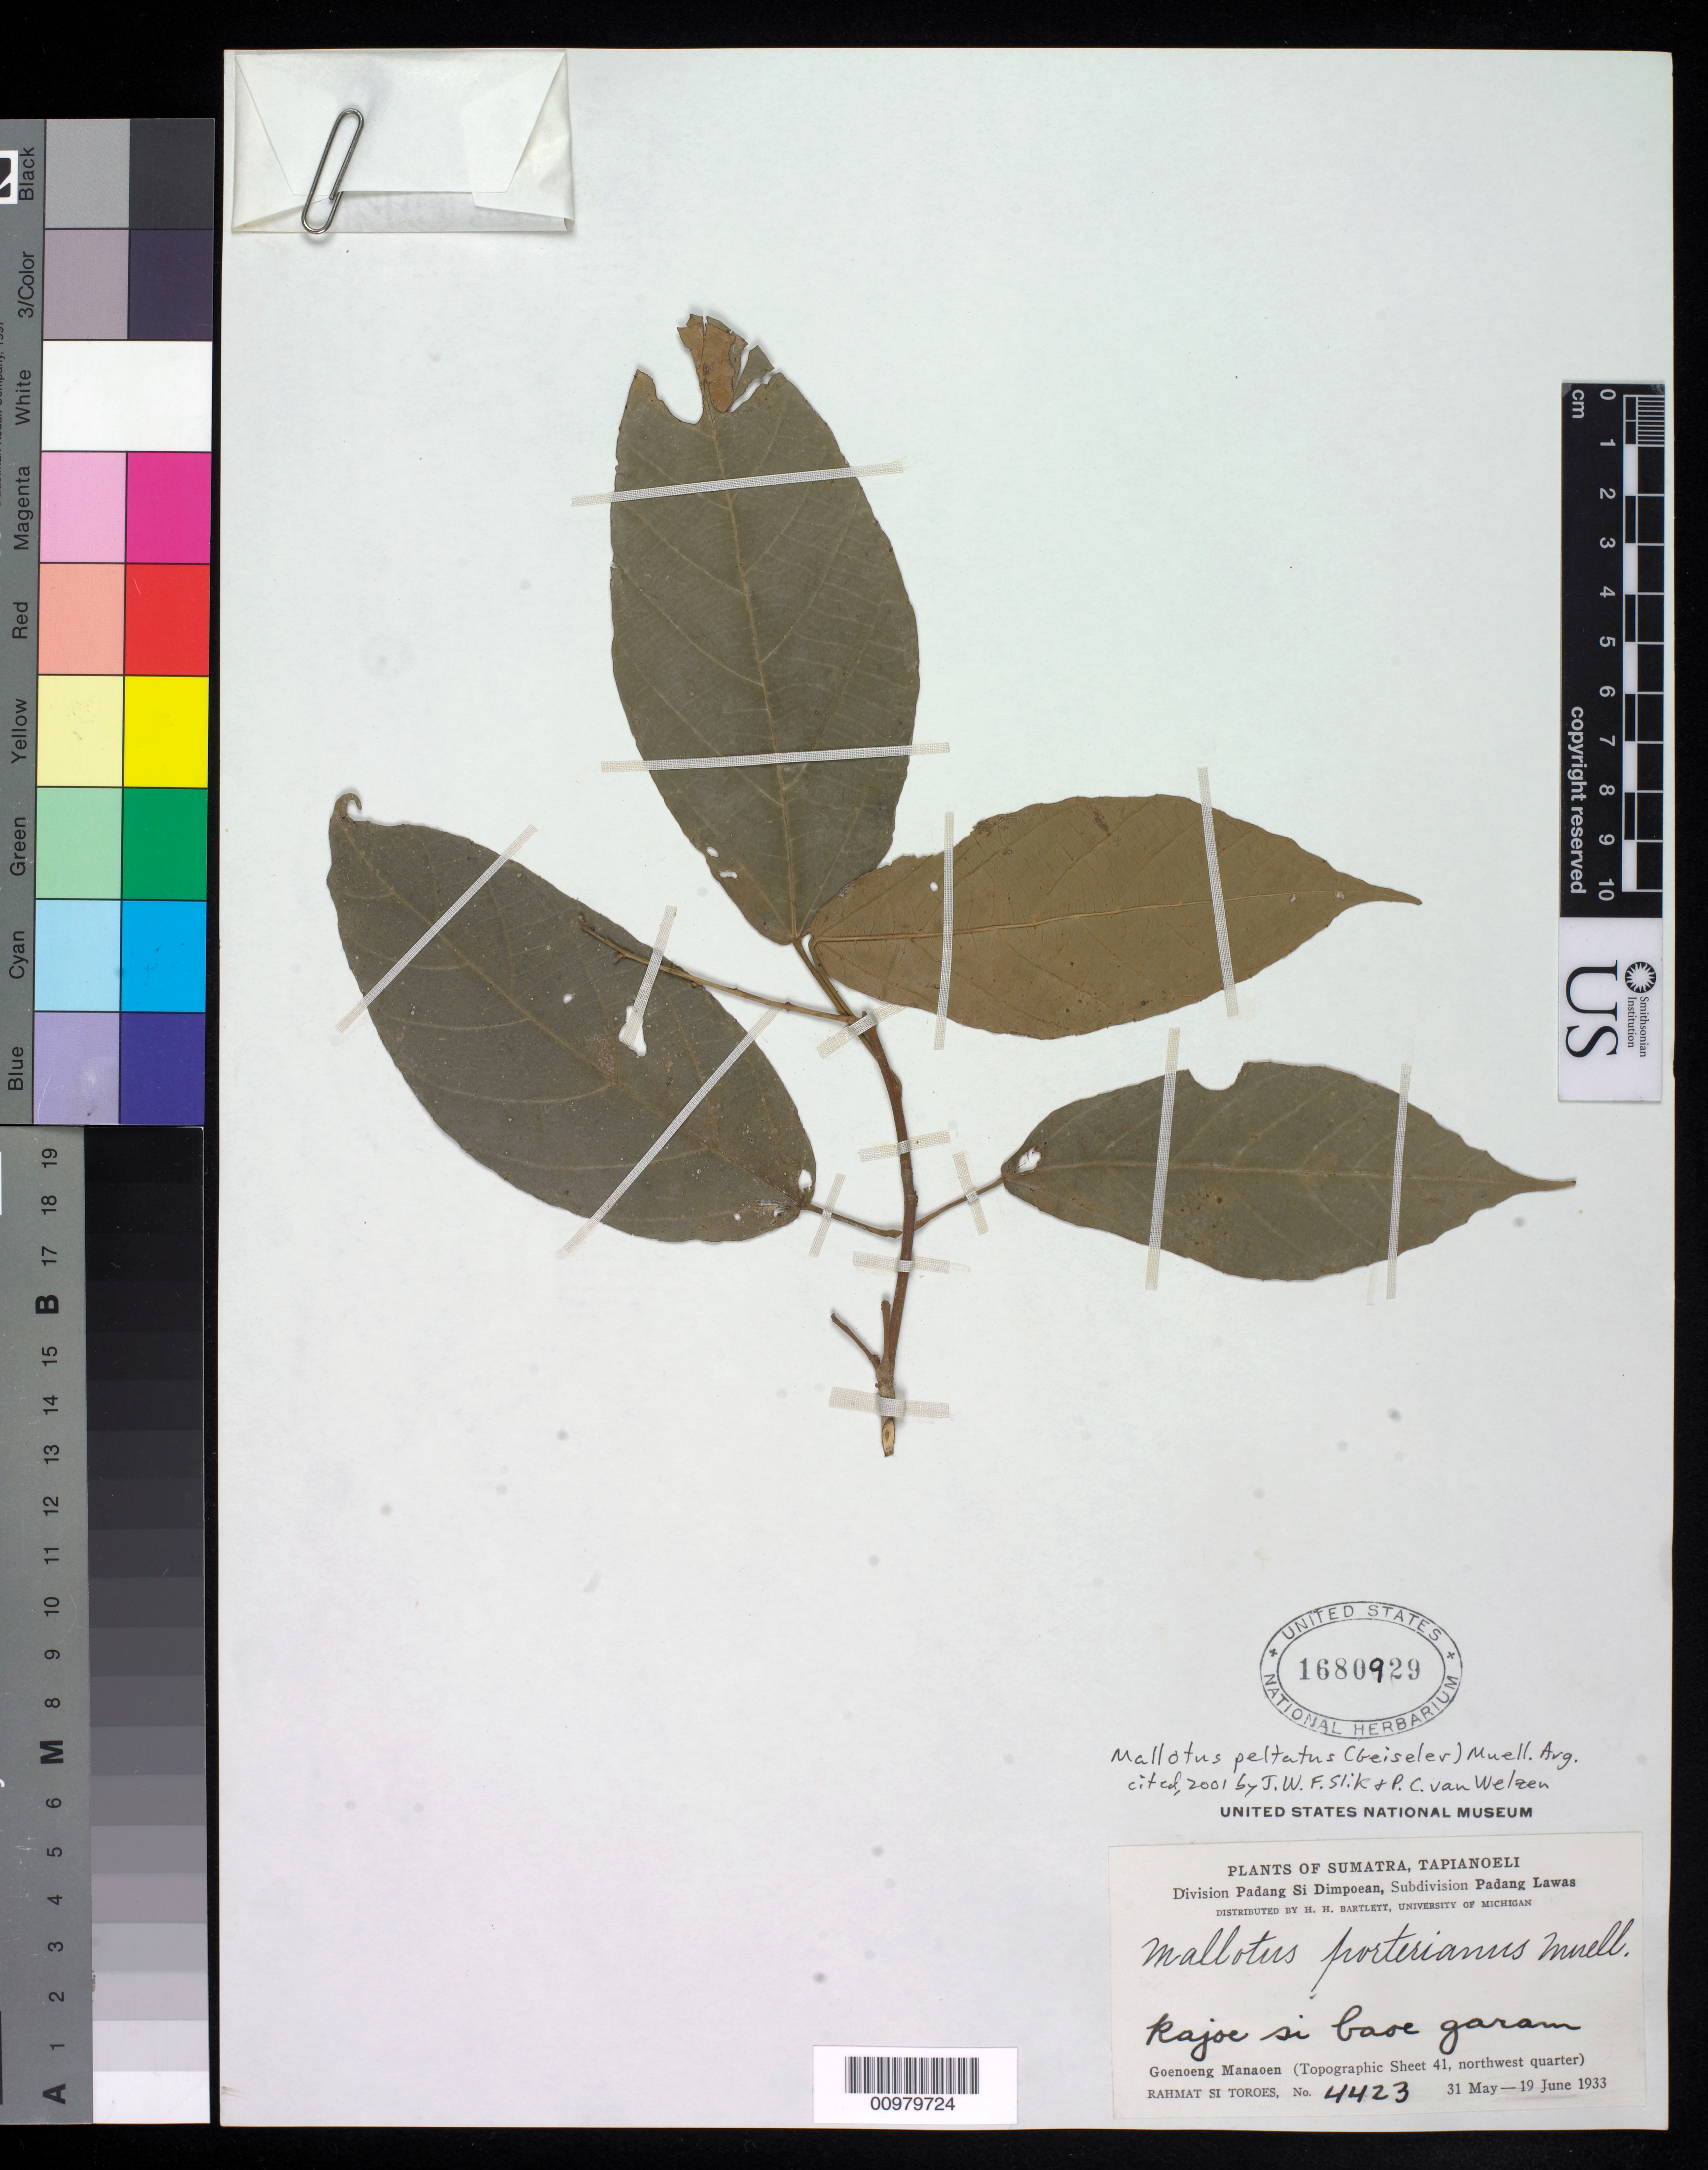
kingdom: Plantae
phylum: Tracheophyta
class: Magnoliopsida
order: Malpighiales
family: Euphorbiaceae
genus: Mallotus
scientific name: Mallotus peltatus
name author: (Geiseler) Müll. Arg.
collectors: Rahmat Si Boeea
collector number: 4423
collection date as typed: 31 May 1933 to 19 Jun 1933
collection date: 1933-05-31/1933-06-19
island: Island Unknown or uncertain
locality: Topographic Sheet 41, northwest quadrant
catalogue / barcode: US 1680929